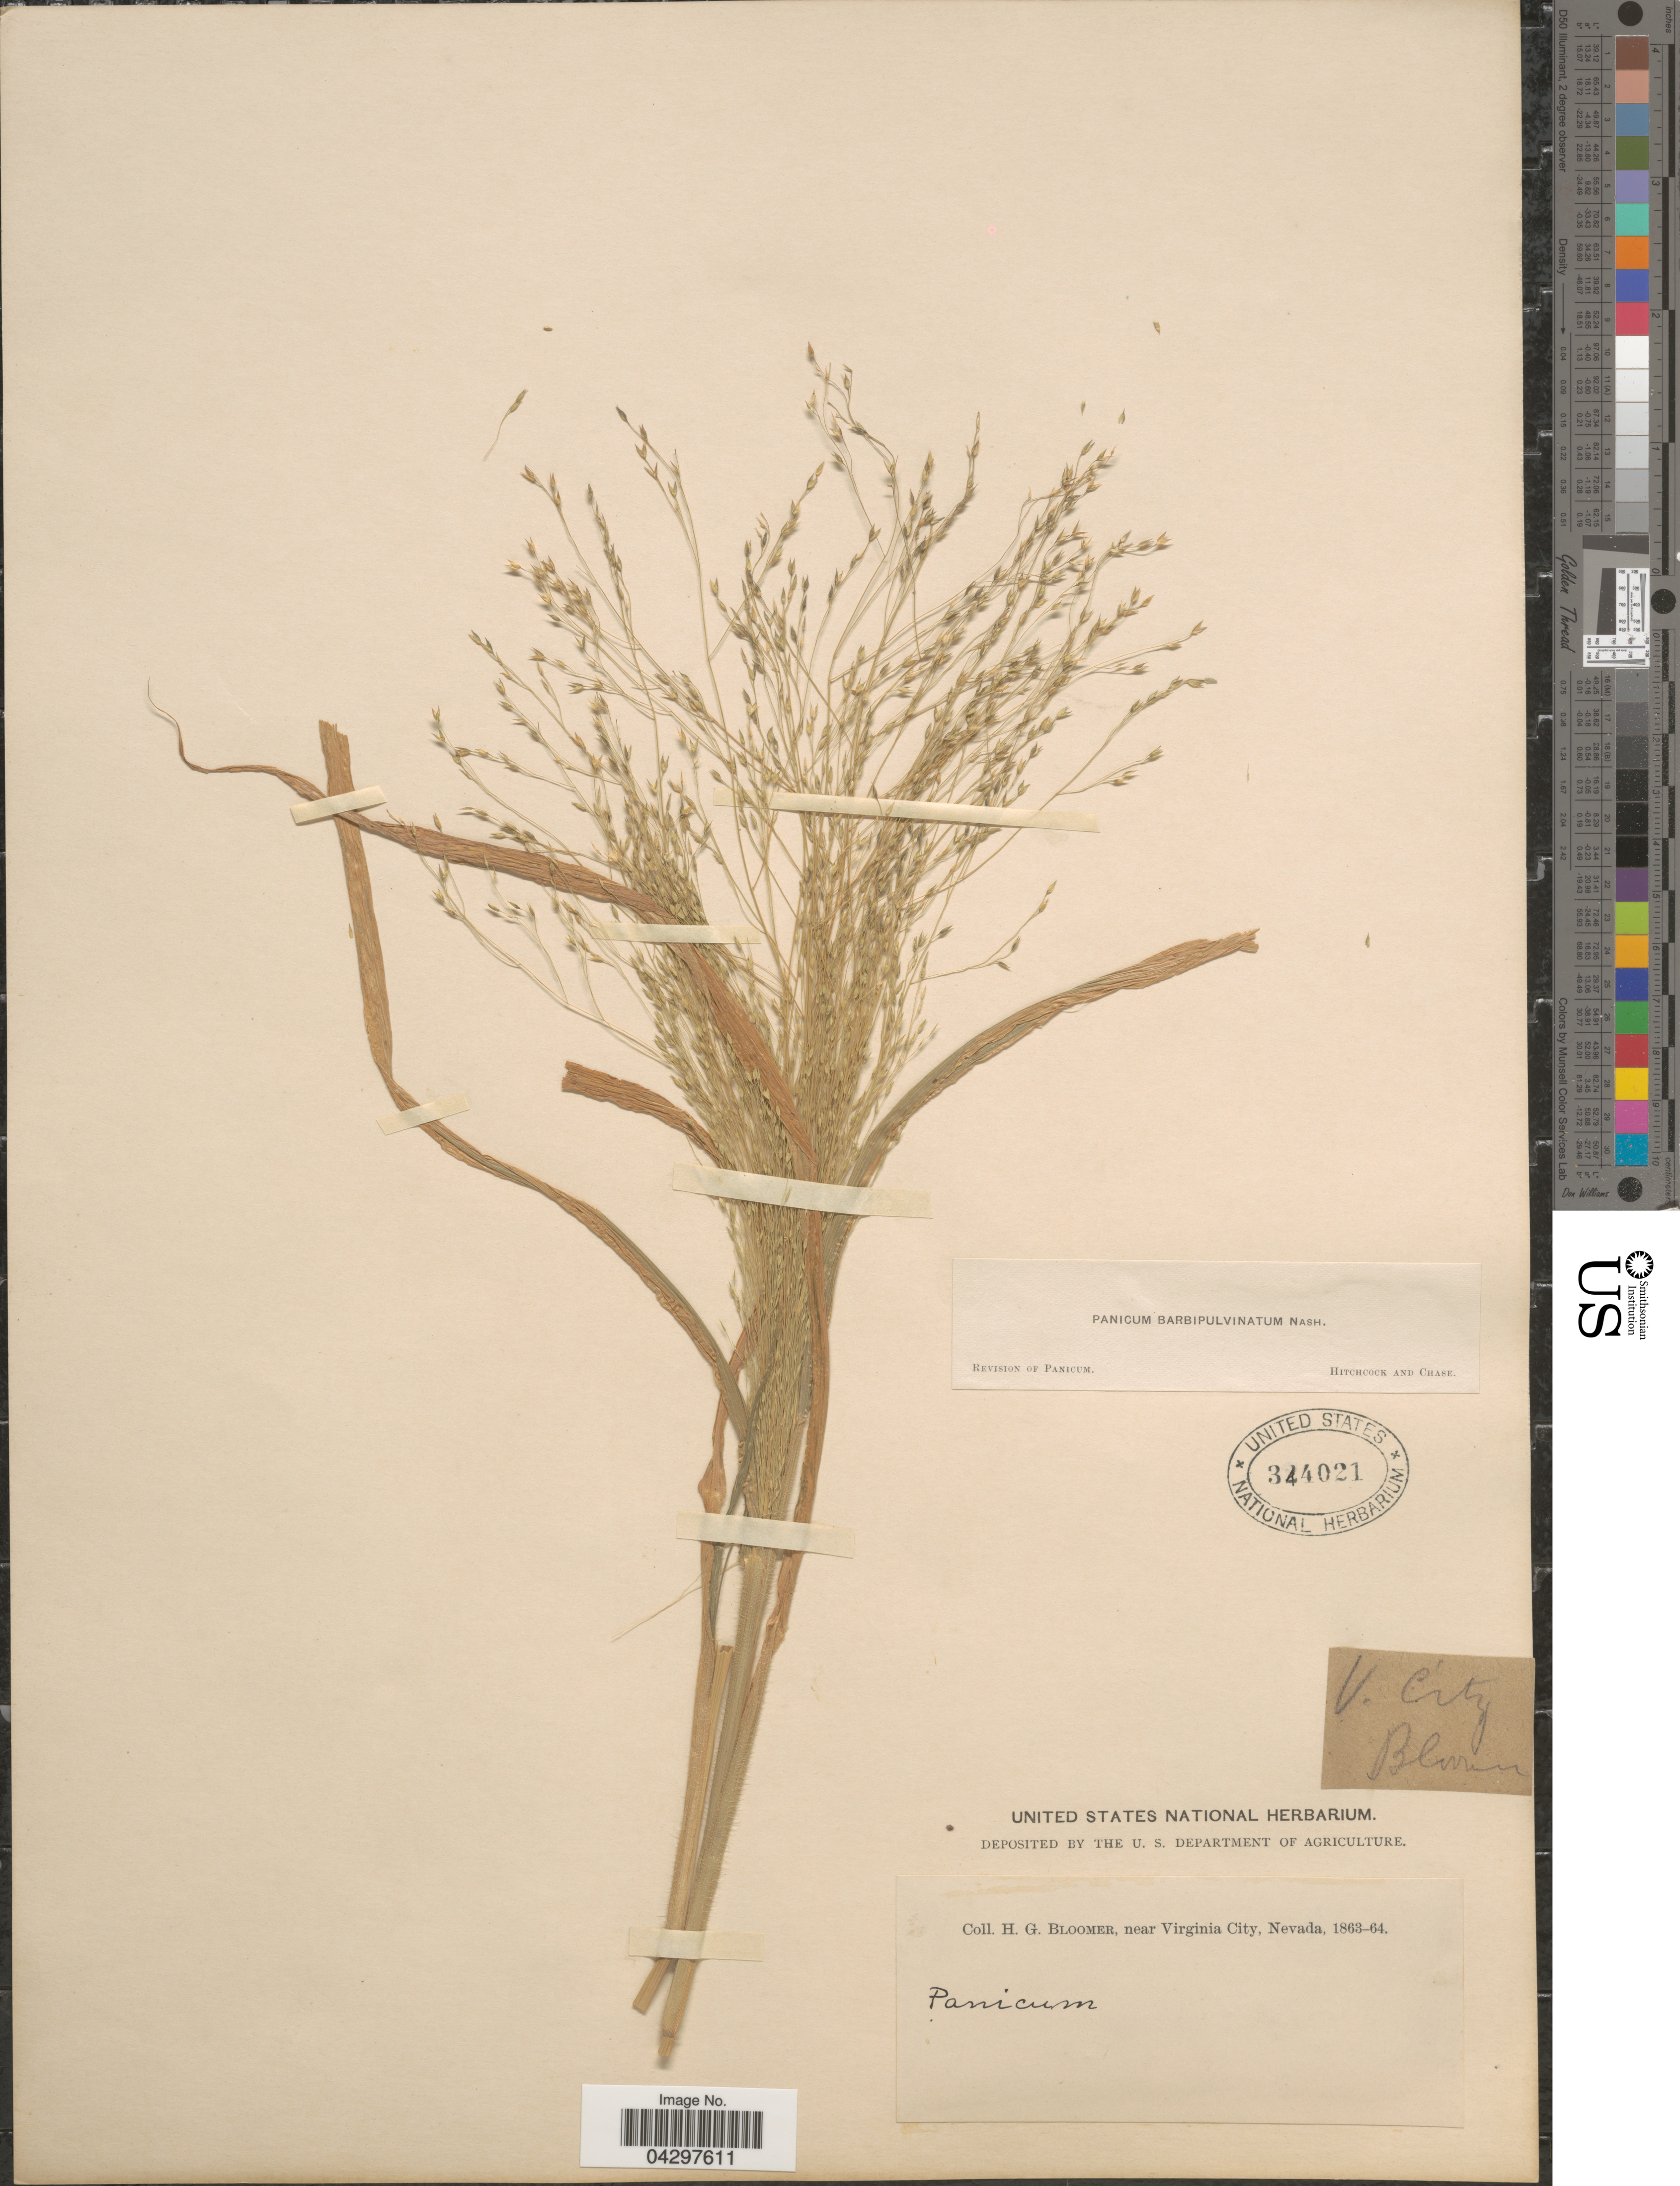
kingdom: Plantae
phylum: Tracheophyta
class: Liliopsida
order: Poales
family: Poaceae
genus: Panicum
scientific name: Panicum capillare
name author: L.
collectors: H. Bloomer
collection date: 1863/1864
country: United States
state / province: Nevada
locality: Near Virginia City.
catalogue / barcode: US 344021